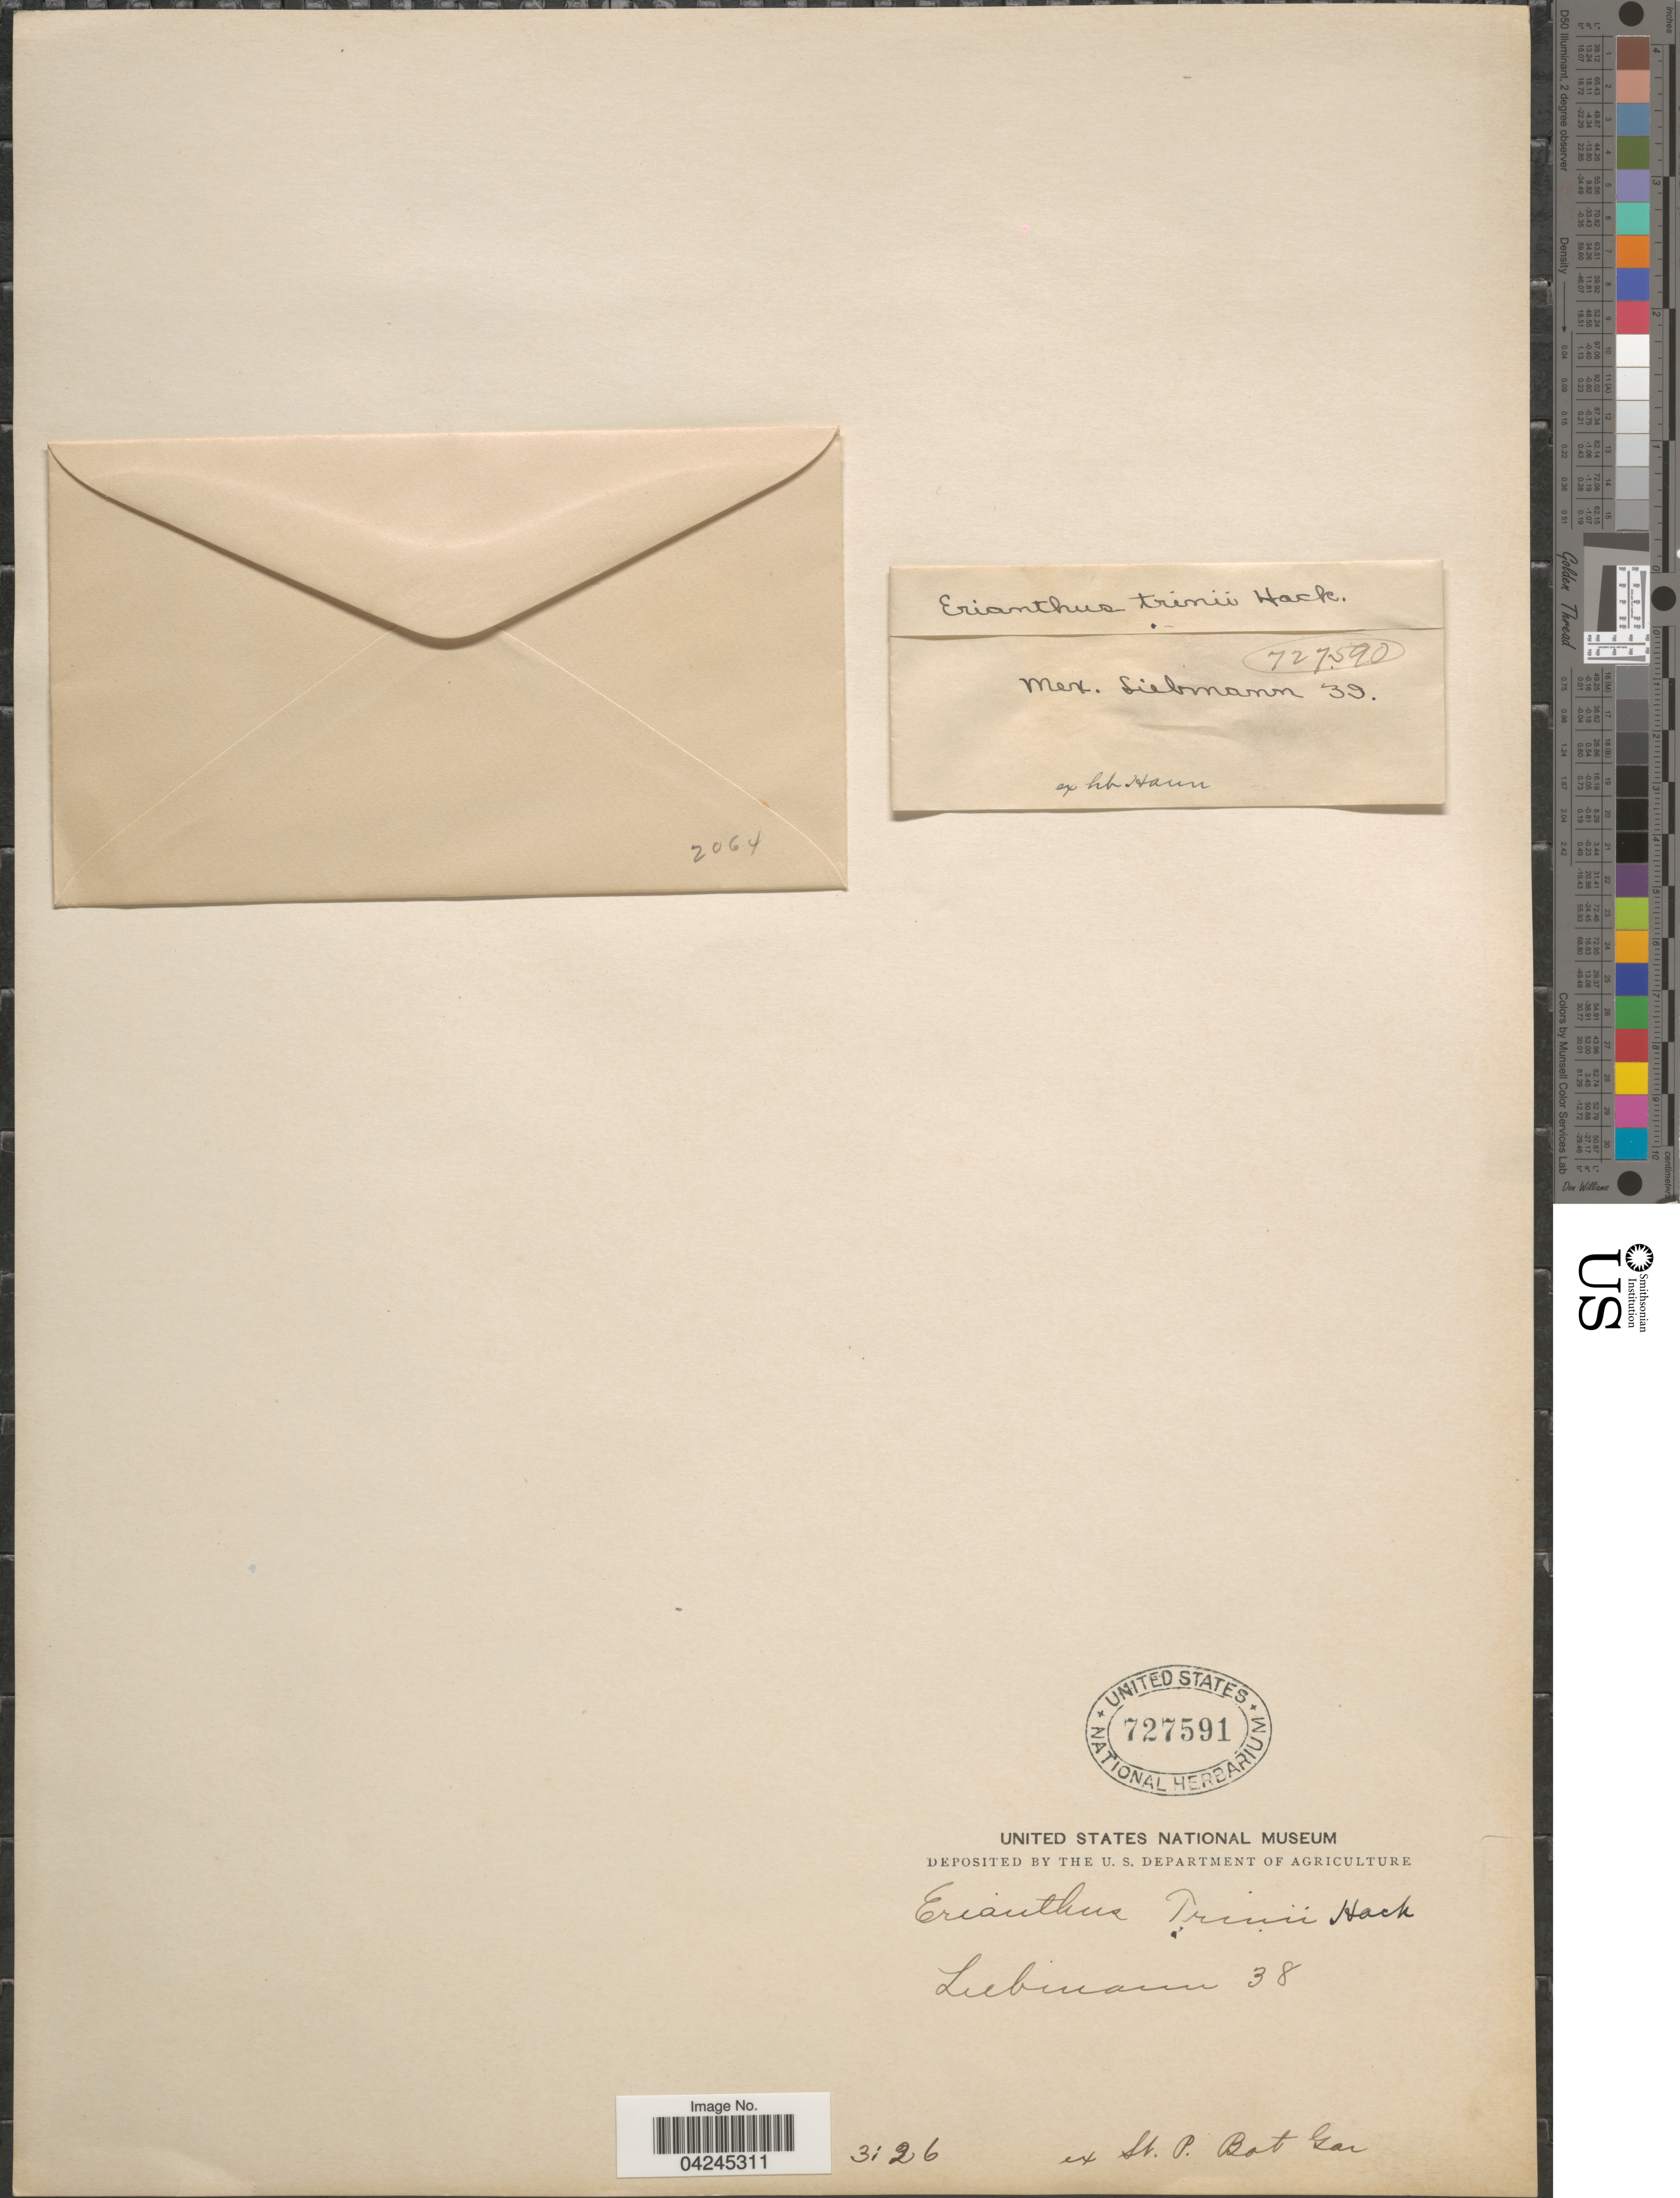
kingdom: Plantae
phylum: Tracheophyta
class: Liliopsida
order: Poales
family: Poaceae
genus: Erianthus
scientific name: Erianthus trinii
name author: Hack.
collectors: Liebmann, --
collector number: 38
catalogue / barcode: US 727591